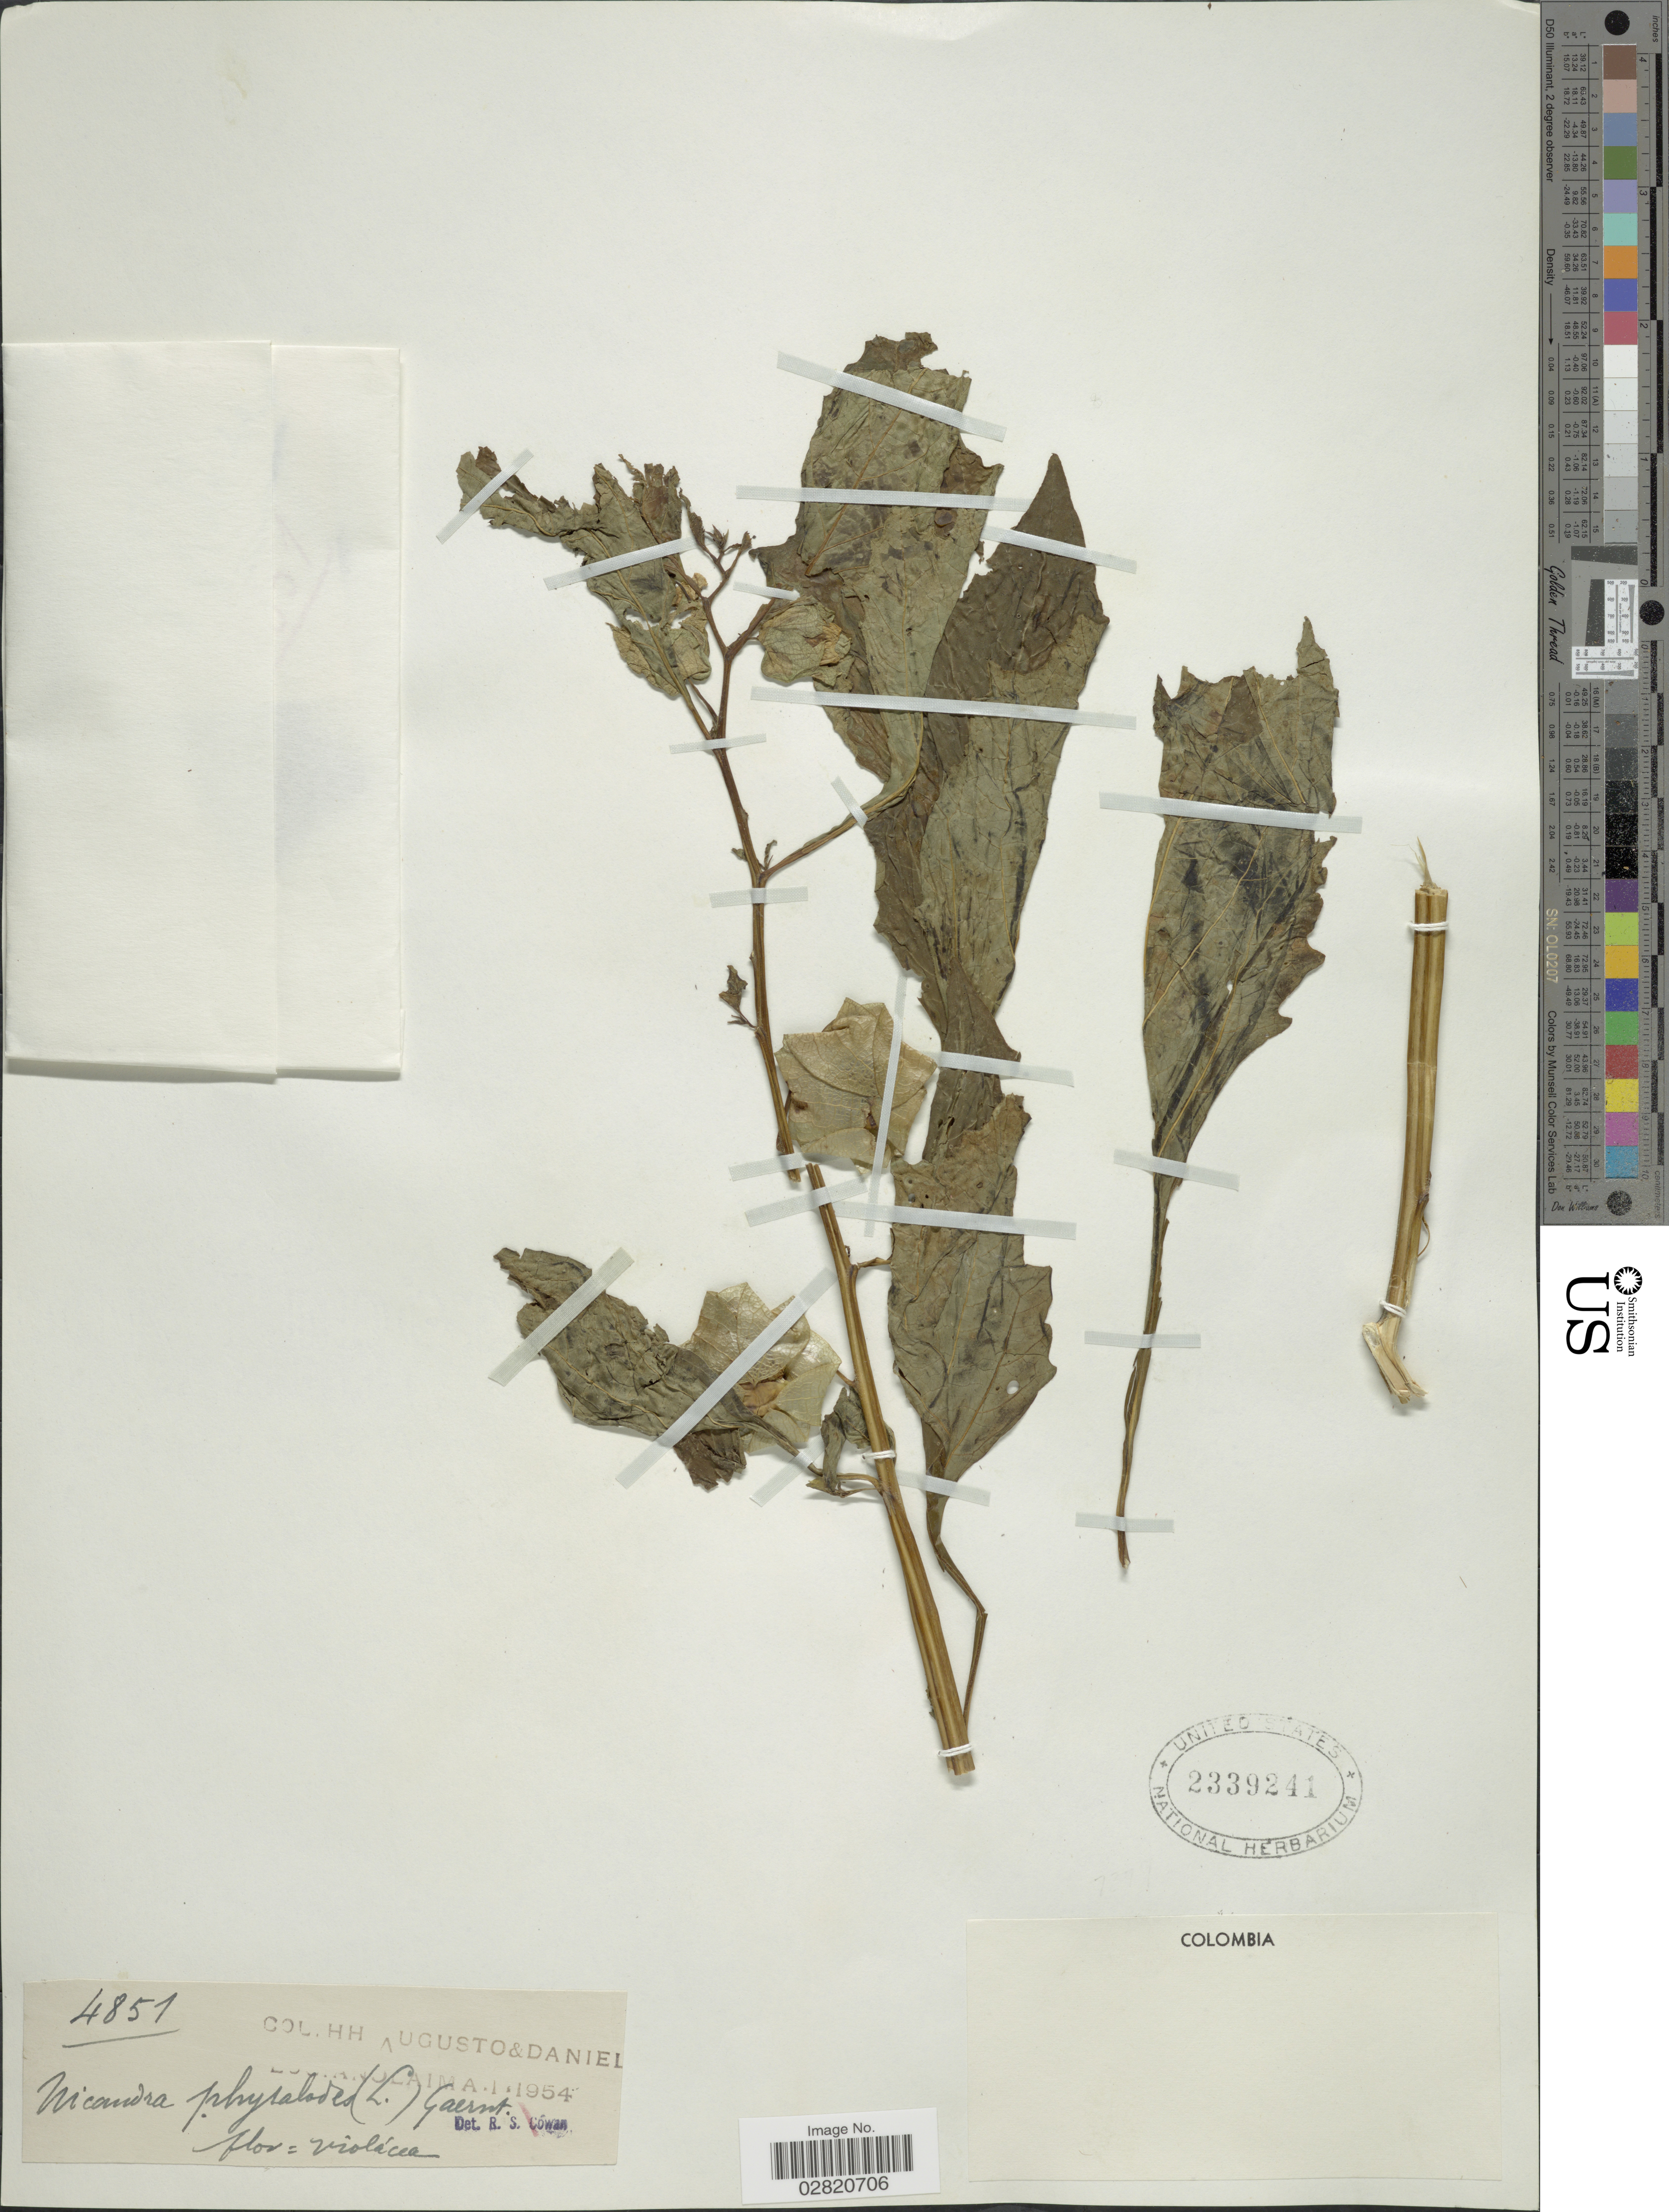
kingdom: Plantae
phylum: Tracheophyta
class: Magnoliopsida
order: Solanales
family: Solanaceae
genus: Nicandra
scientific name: Nicandra physalodes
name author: (L.) Gaertn.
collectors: -. Augusto & -. Daniel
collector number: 4851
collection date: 1954-01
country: Colombia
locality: Anolaima.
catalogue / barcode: US 2339241